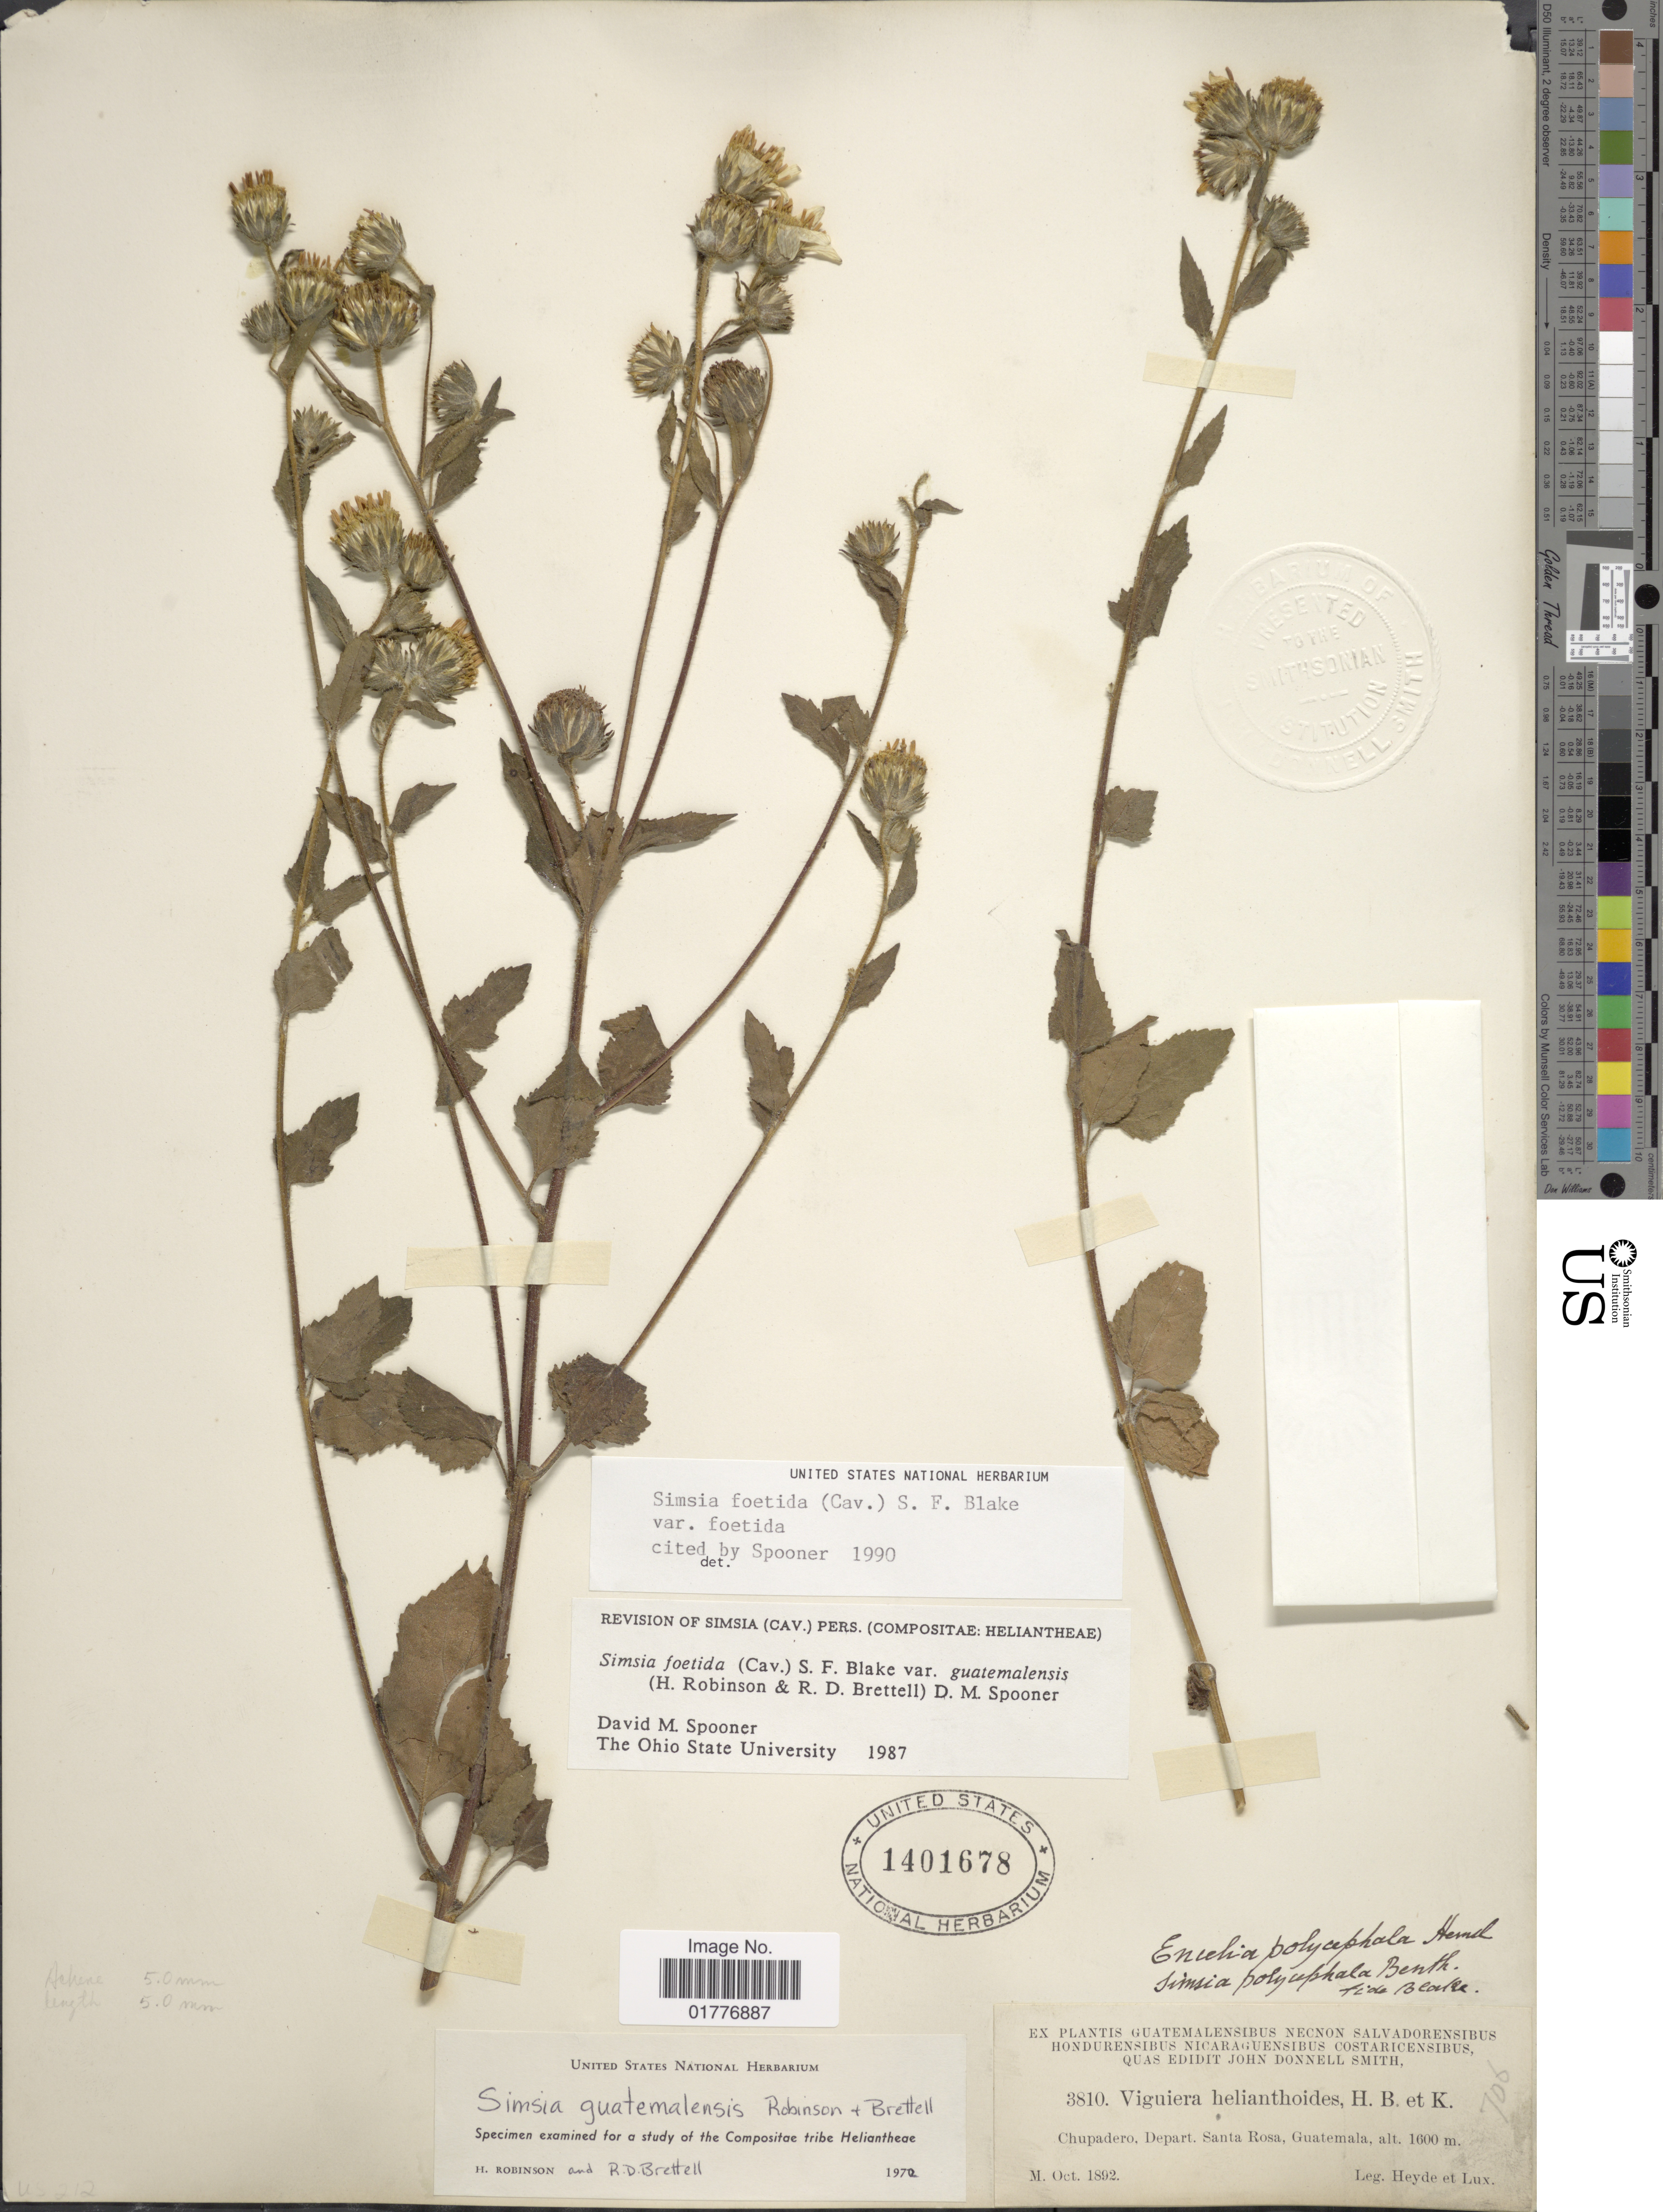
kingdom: Plantae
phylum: Tracheophyta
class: Magnoliopsida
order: Asterales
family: Asteraceae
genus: Simsia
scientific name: Simsia foetida var. foetida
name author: (Cav.) S.F. Blake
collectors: Heyde & Lux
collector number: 3810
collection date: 1892-10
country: Guatemala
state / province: Santa Rosa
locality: Chupadero, Depart. Santa Rosa, Guatemala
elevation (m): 1600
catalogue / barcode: US 1401678